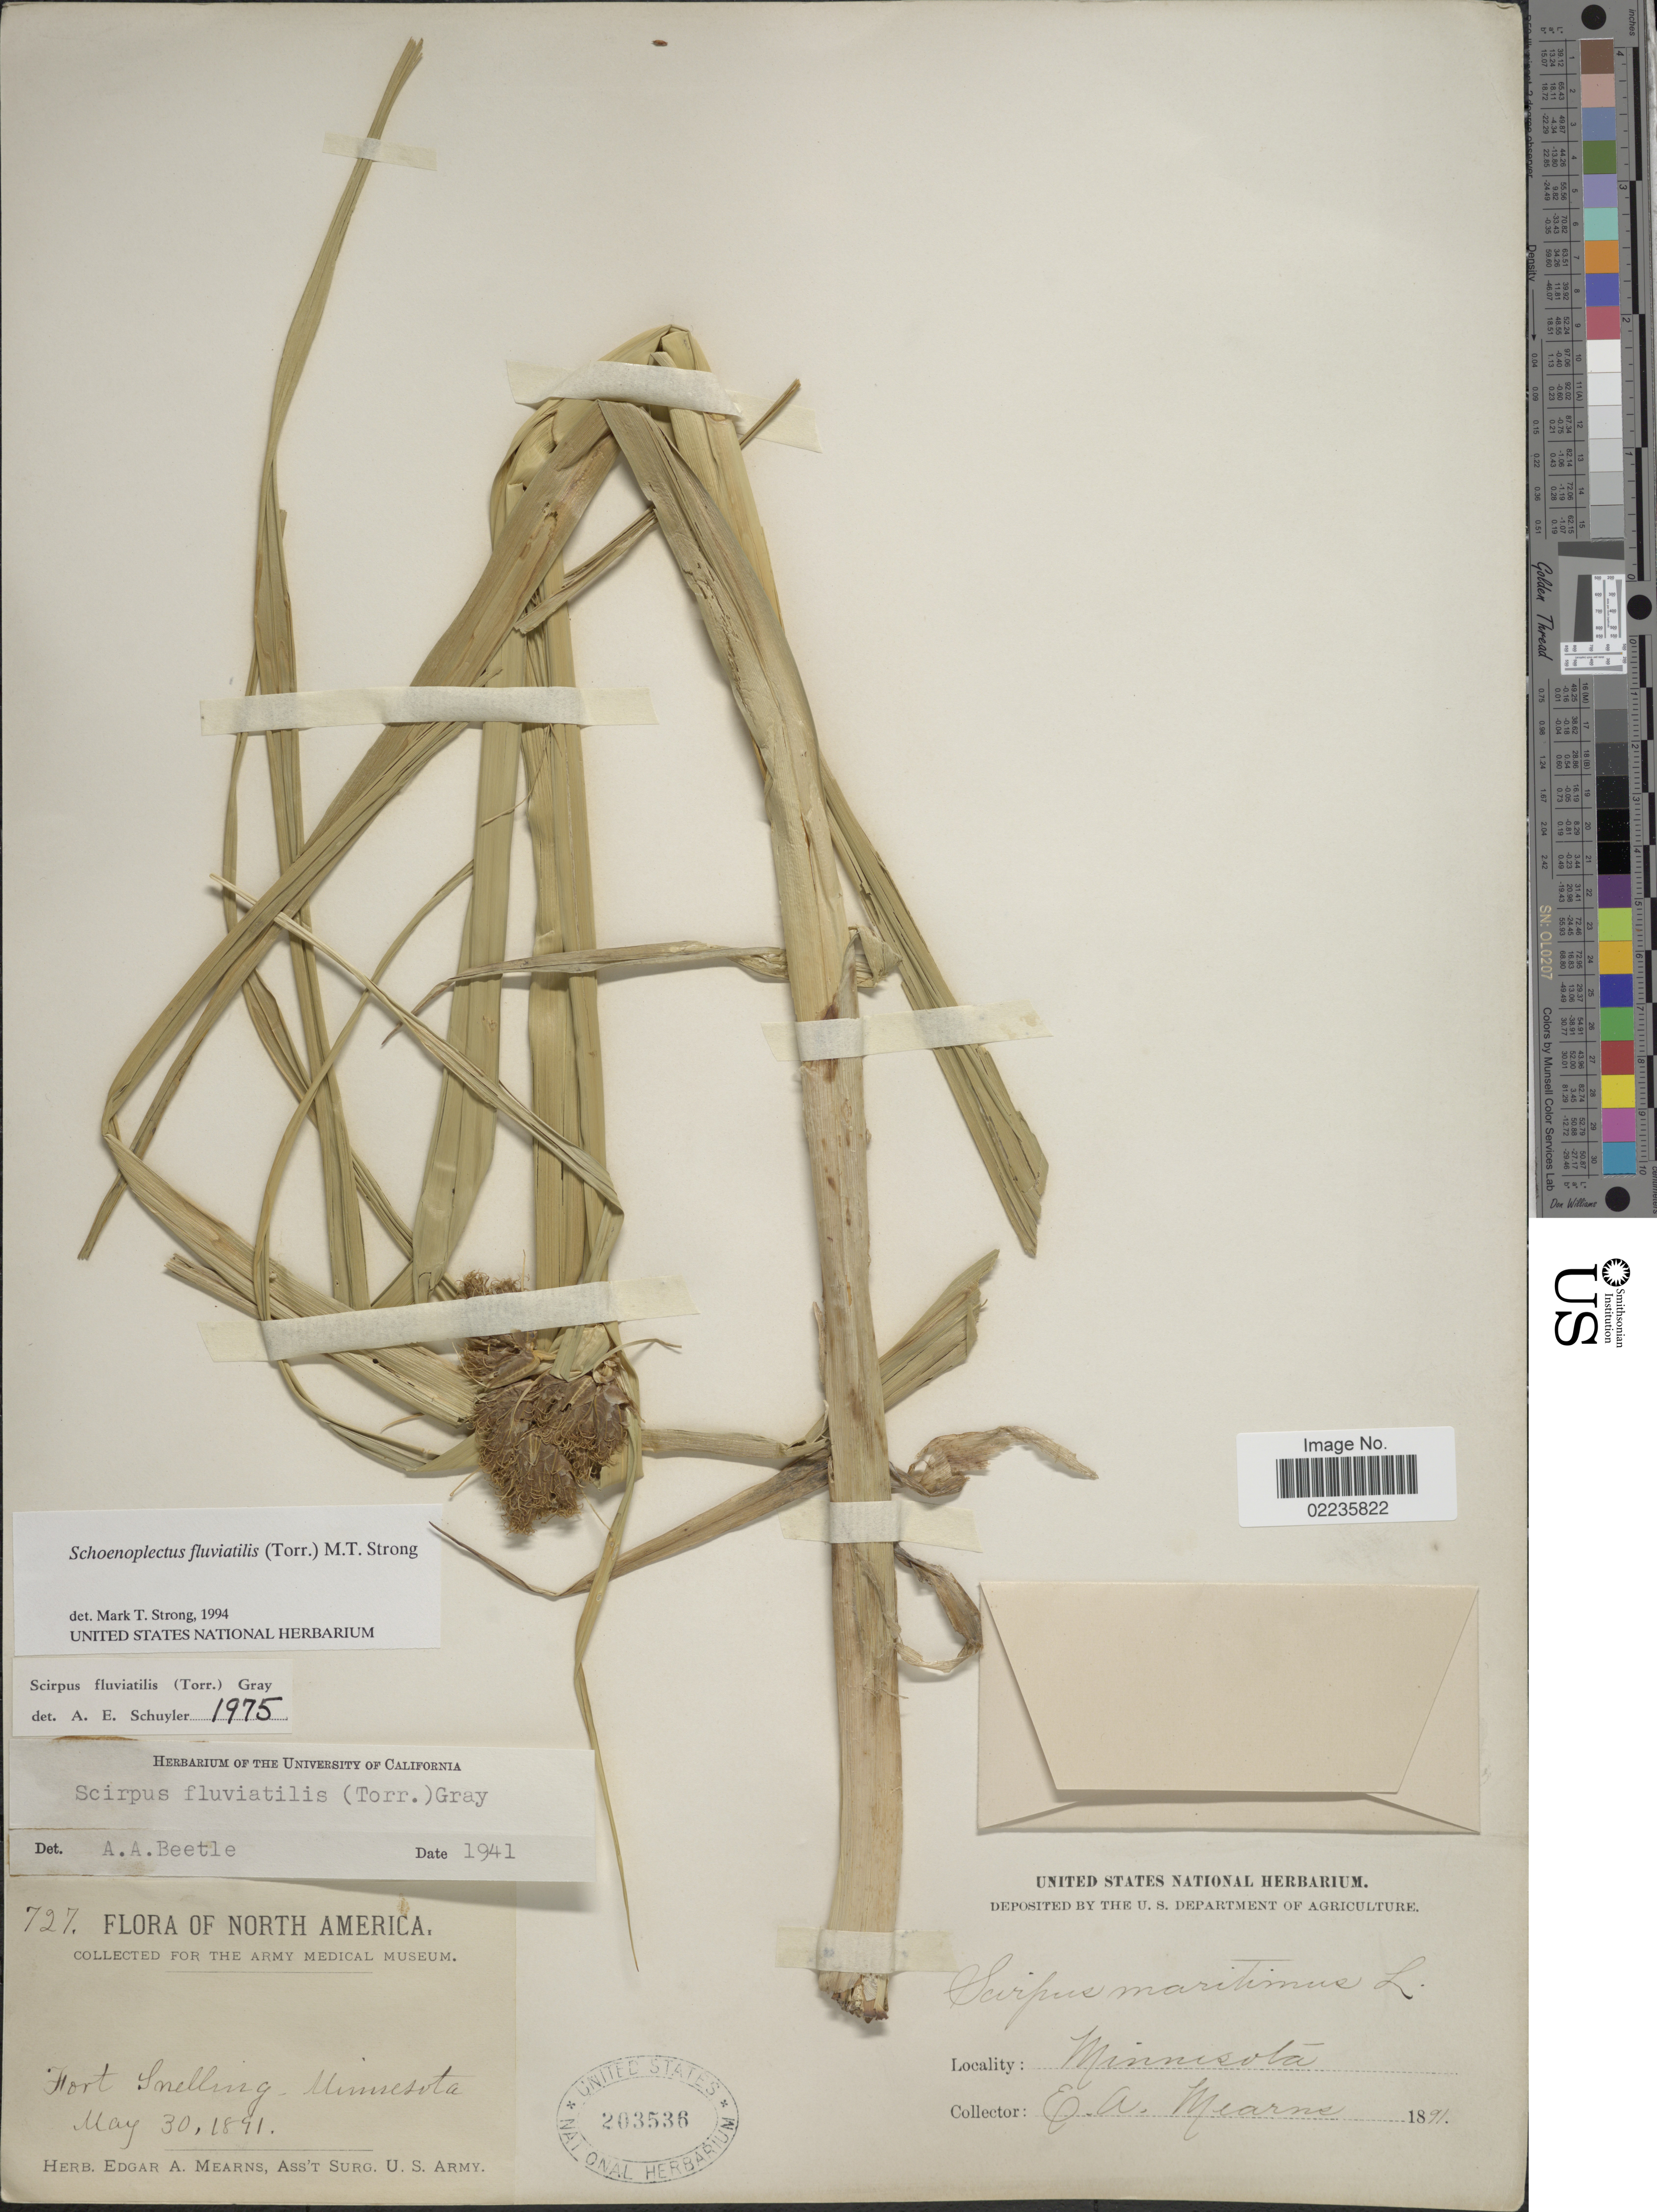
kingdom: Plantae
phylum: Tracheophyta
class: Liliopsida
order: Poales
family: Cyperaceae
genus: Bolboschoenus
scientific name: Bolboschoenus fluviatilis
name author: (Torr.) Soják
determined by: Strong, M. T., (US), Smithsonian Institution - National Museum of Natural History (UNITED STATES)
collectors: E. A. Mearns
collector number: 727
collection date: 1891-05-30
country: United States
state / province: Minnesota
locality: Fort Snelling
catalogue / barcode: US 203536